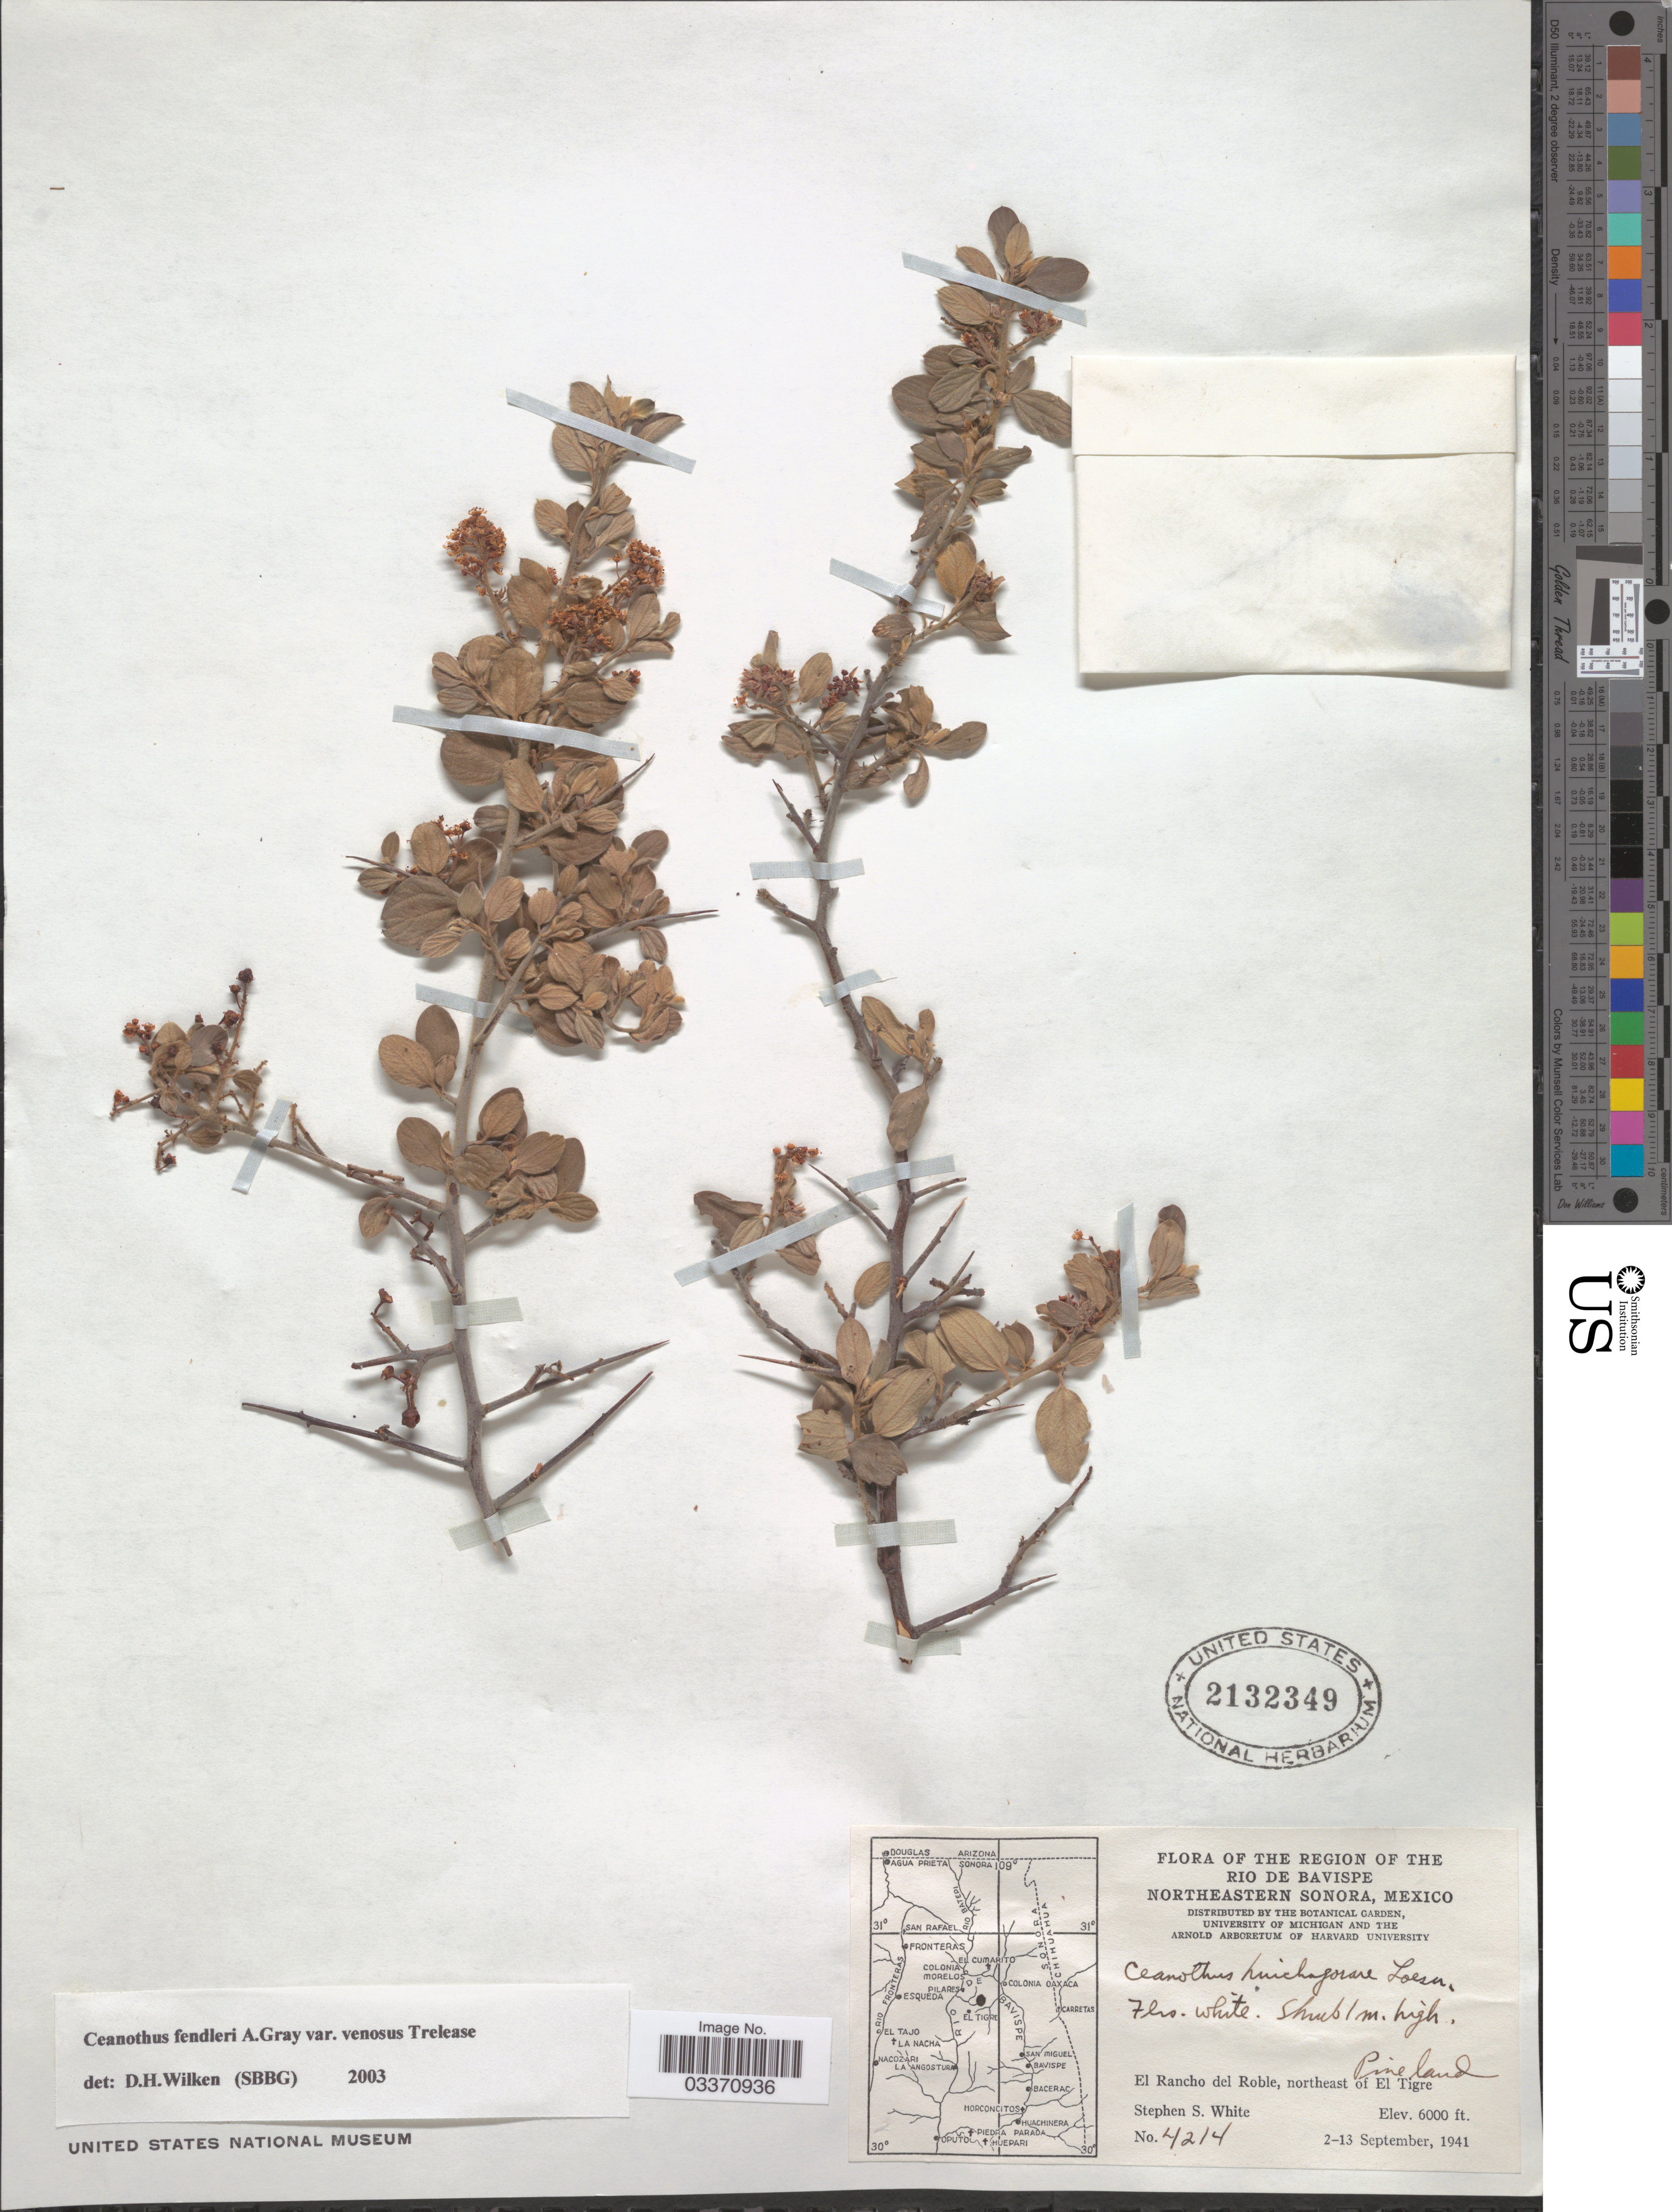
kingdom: Plantae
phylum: Tracheophyta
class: Magnoliopsida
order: Rosales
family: Rhamnaceae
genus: Ceanothus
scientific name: Ceanothus fendleri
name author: A. Gray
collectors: S. S. White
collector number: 4214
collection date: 1941-09-02/1941-09-13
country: Mexico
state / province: Sonora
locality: The Region of the Rio de Bavispe. Northeastern Sonora. Pine land. El Rancho del Roble, northeast of El Tigre.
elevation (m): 1829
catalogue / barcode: US 2132349